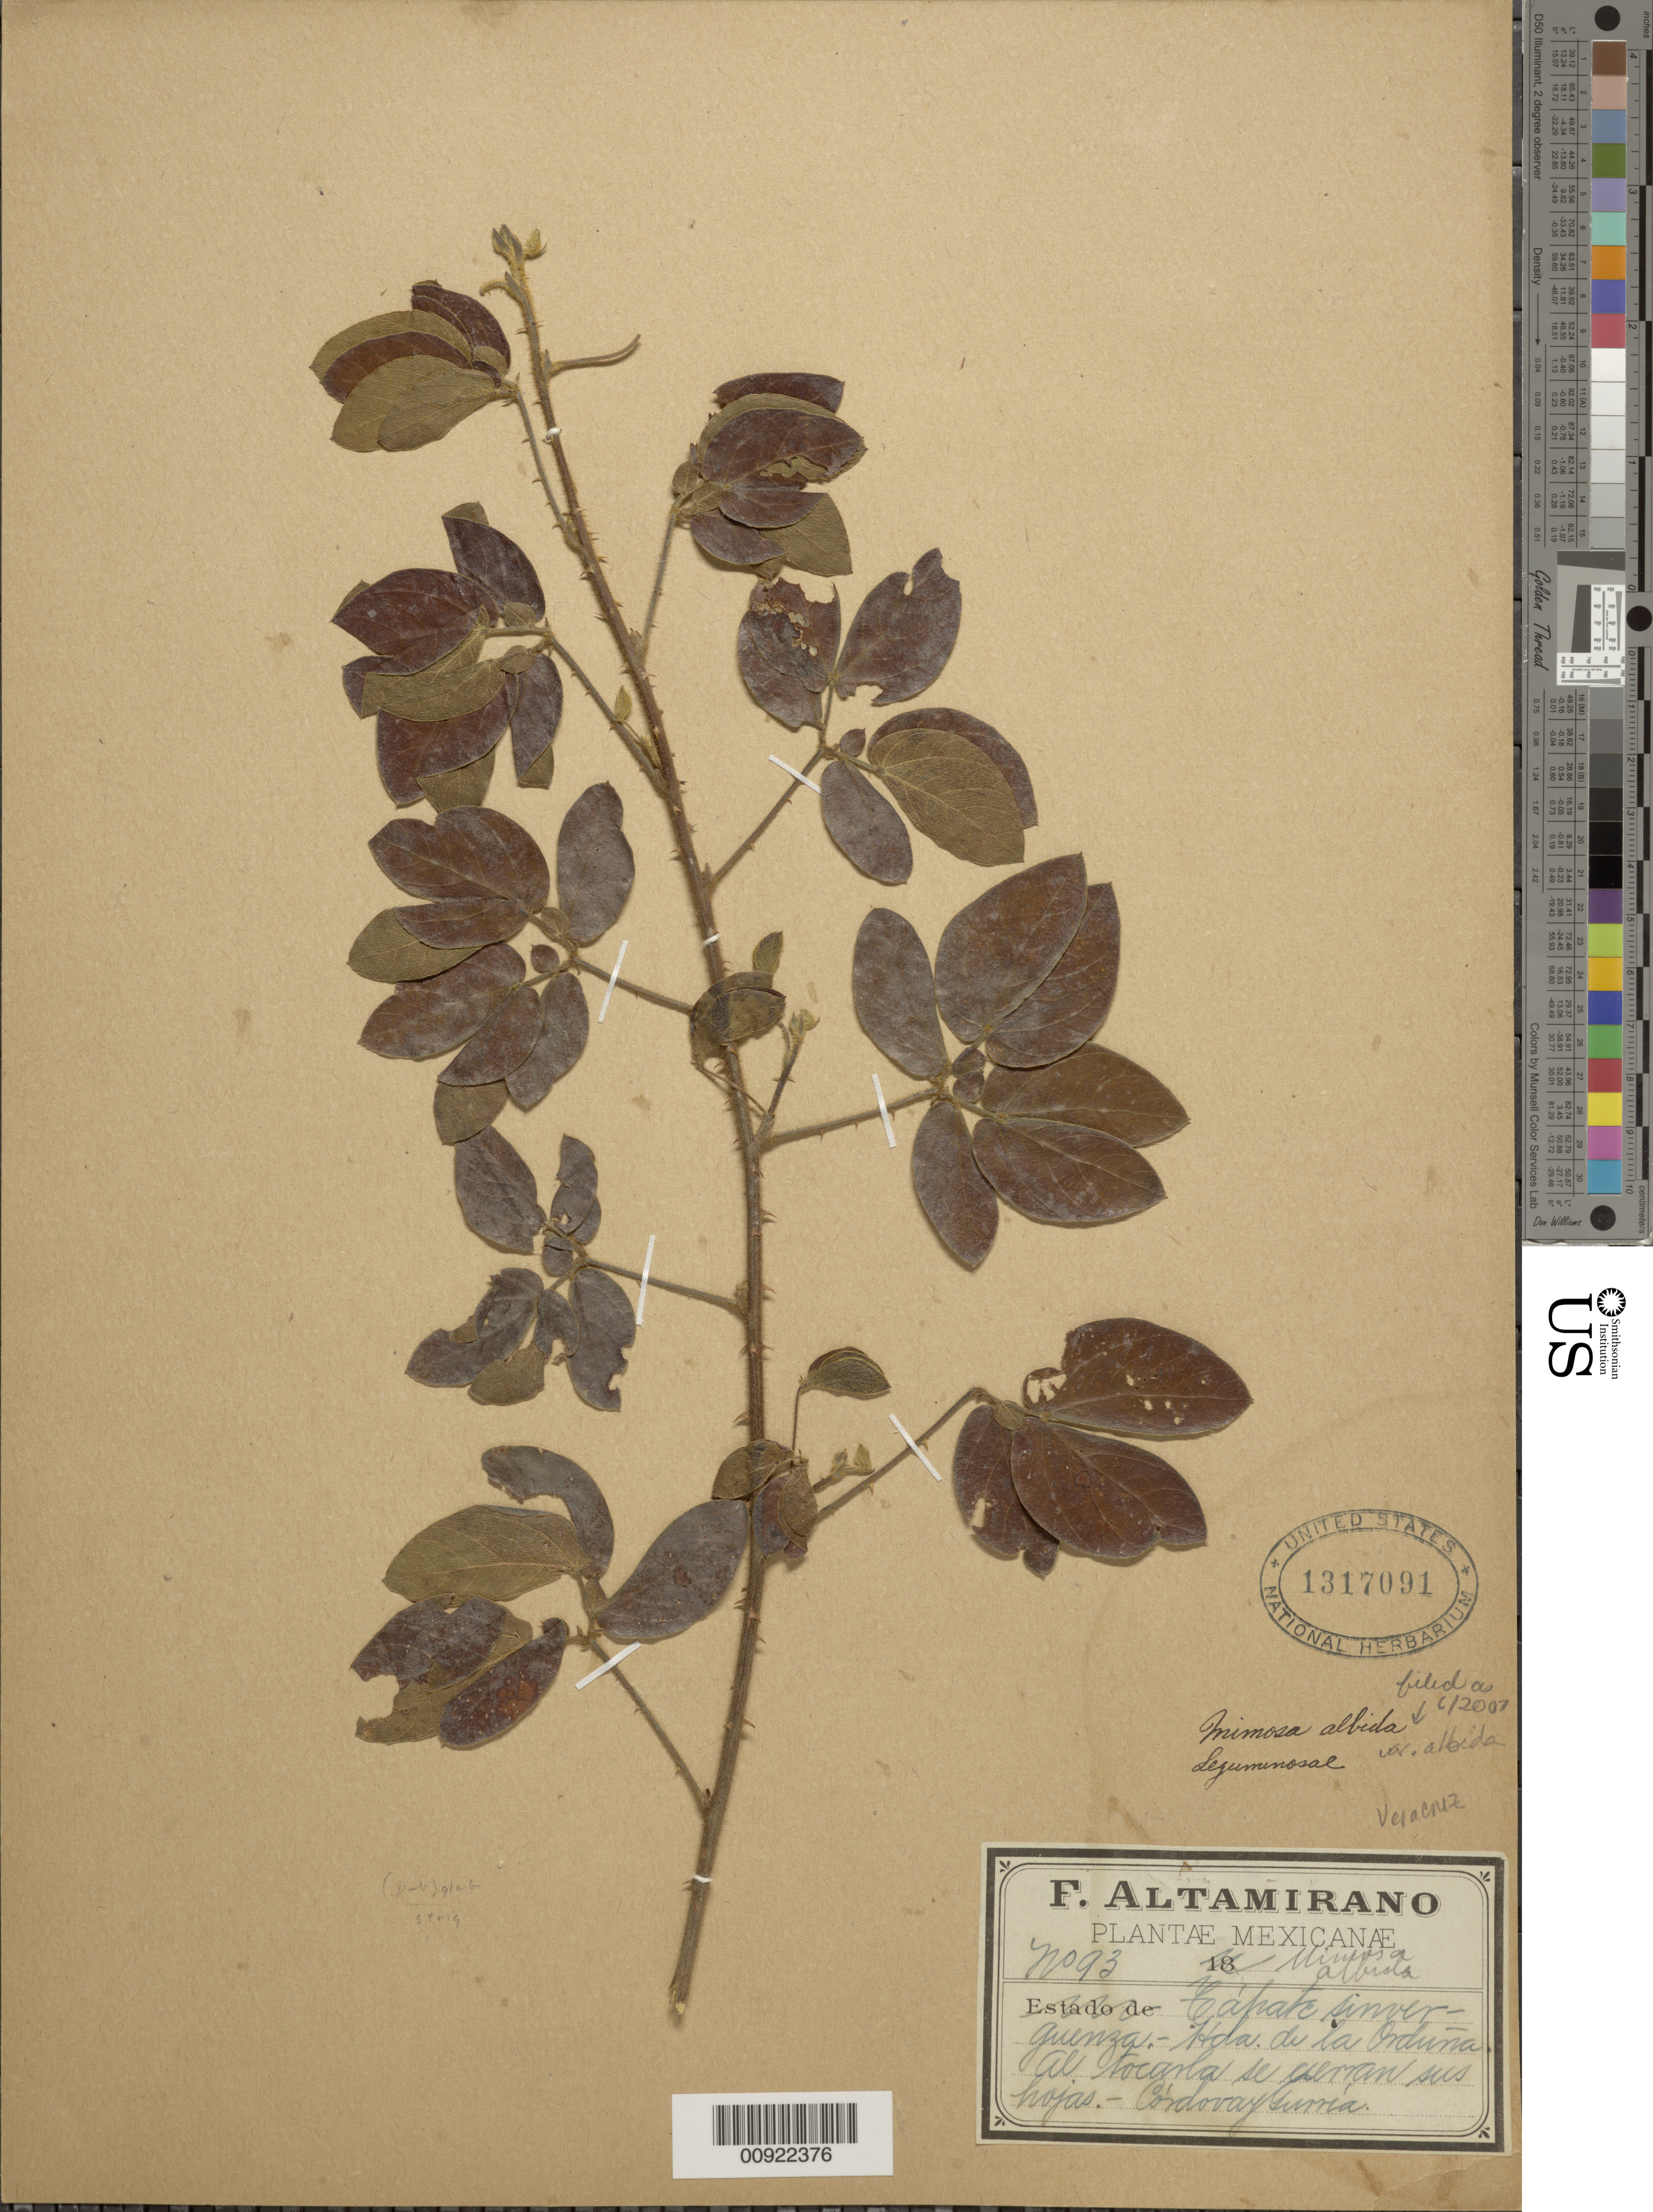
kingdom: Plantae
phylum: Tracheophyta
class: Magnoliopsida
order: Fabales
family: Fabaceae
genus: Mimosa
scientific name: Mimosa albida var. albida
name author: Humb. & Bonpl. ex Willd.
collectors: F. Altamirano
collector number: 93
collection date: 1905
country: Mexico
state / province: Veracruz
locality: Hacienda de la Orduña. Córdova y Gurría.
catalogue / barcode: US 1317091